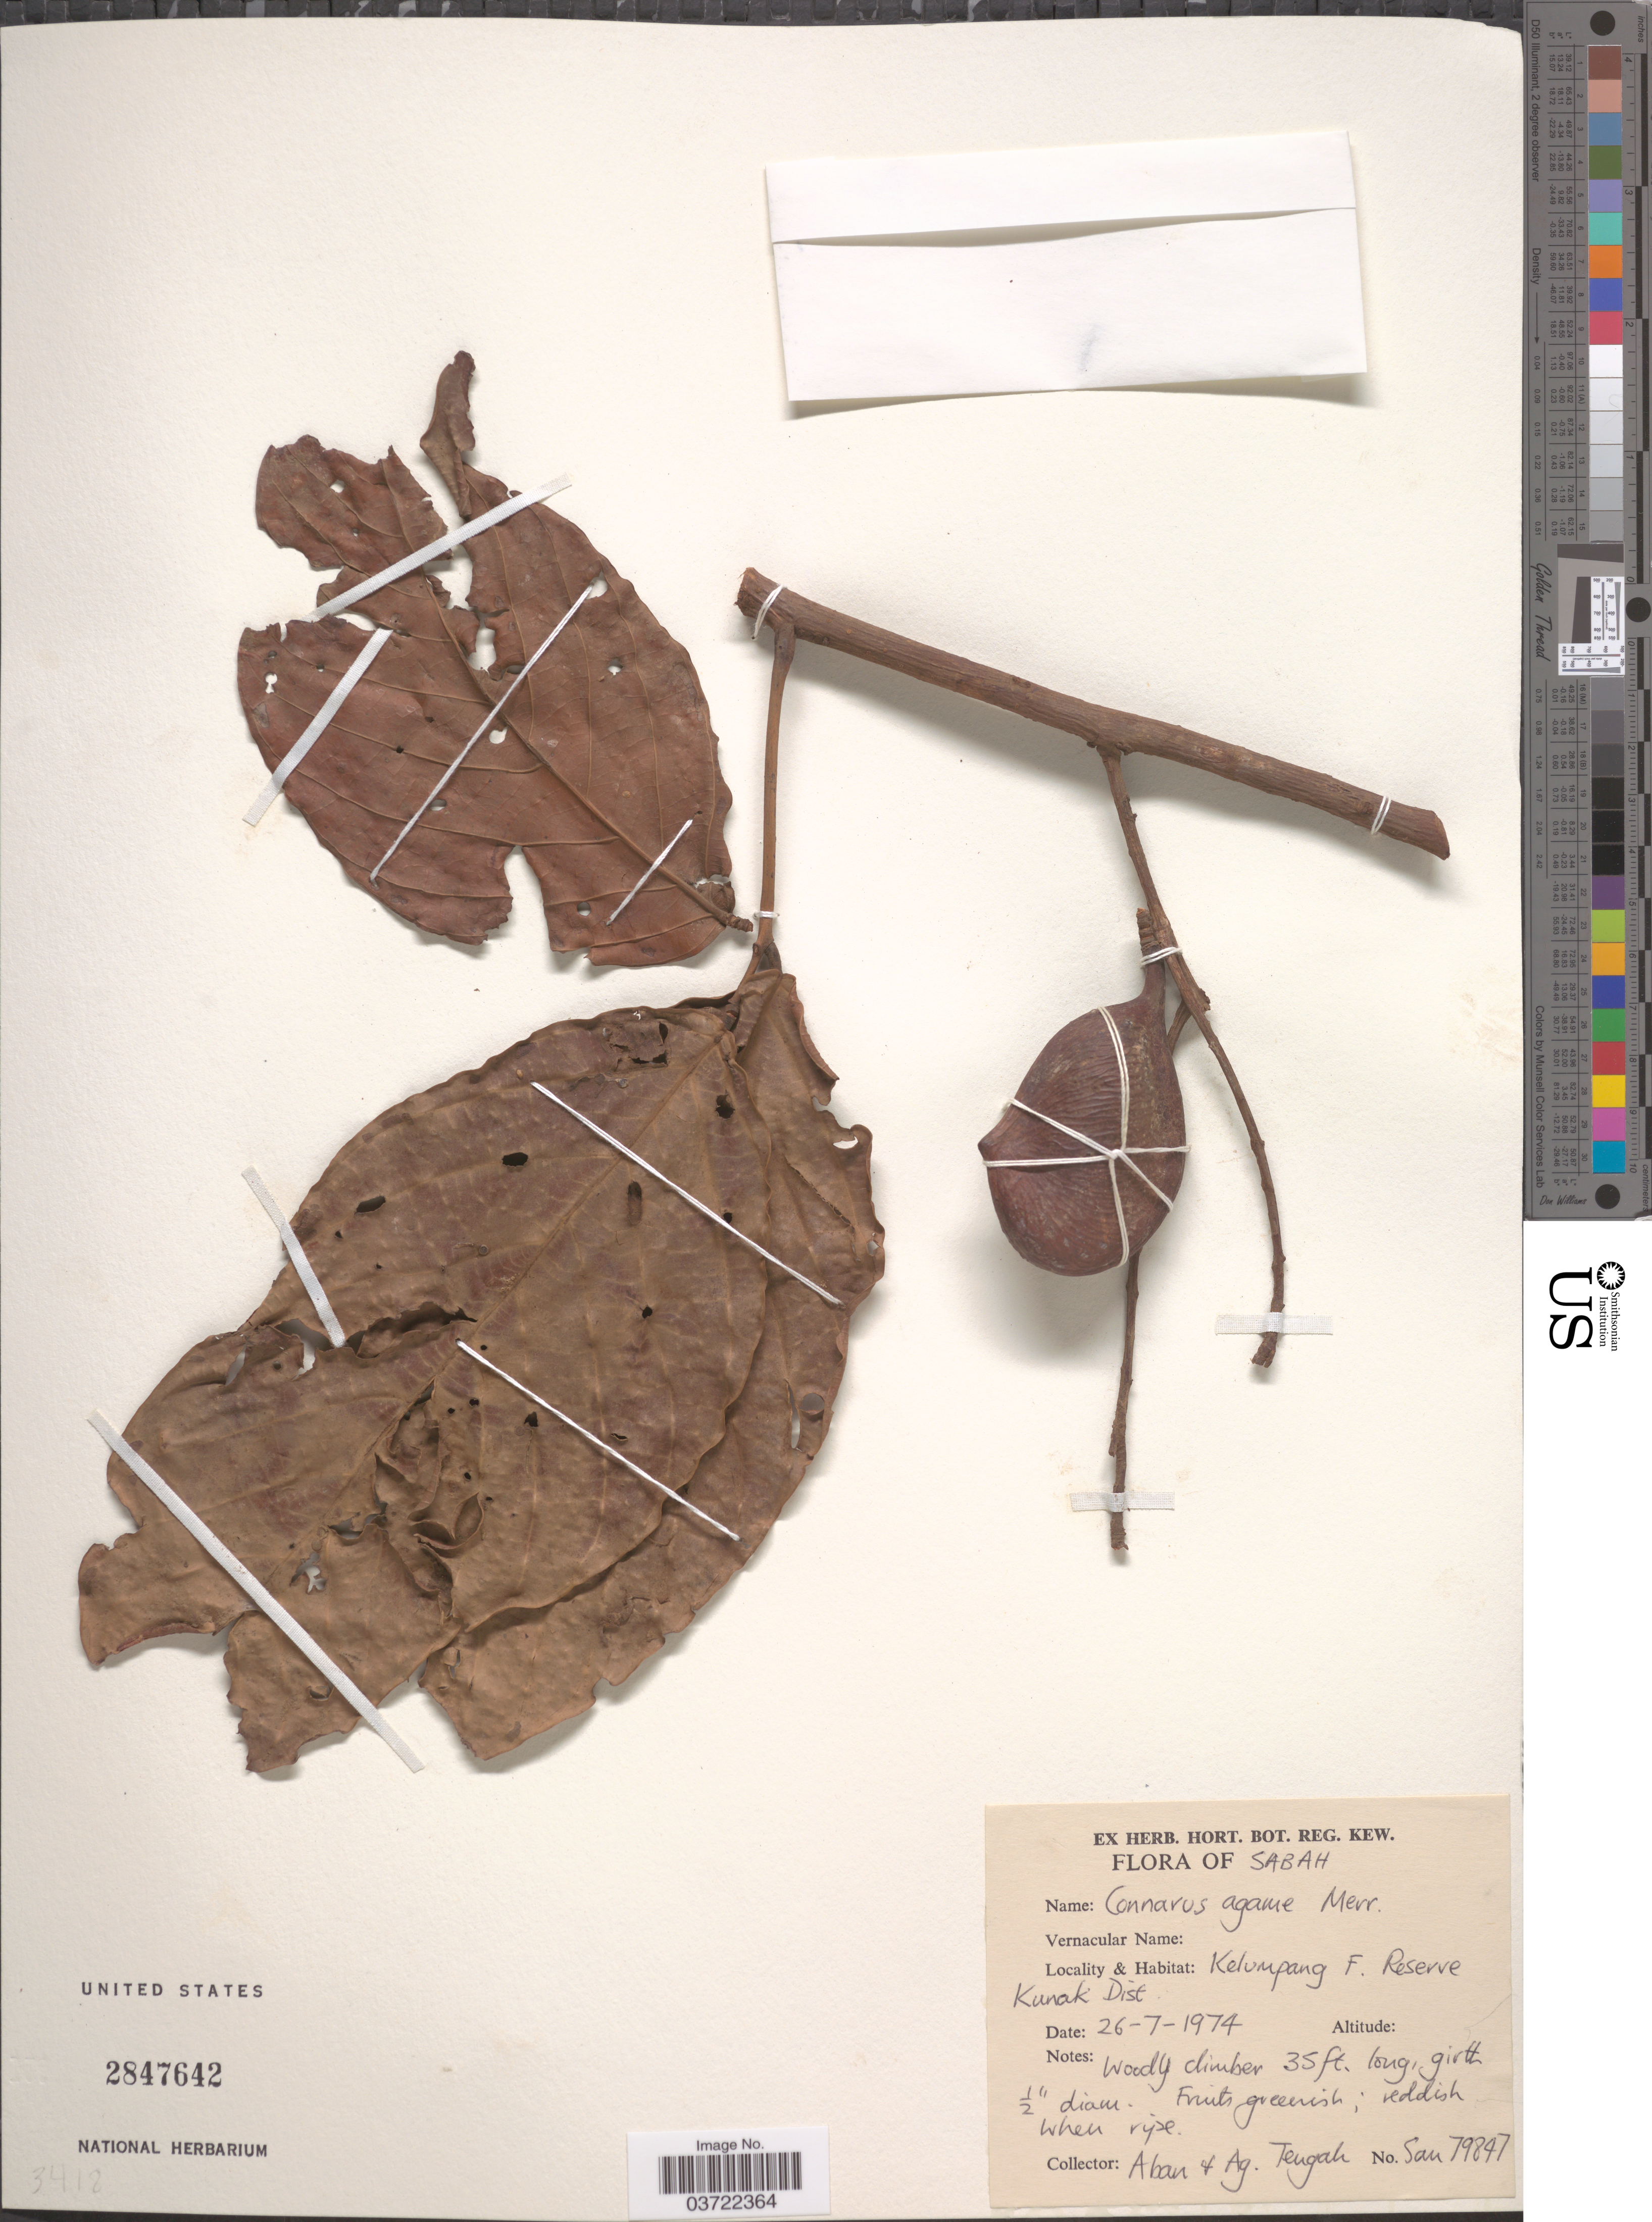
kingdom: Plantae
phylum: Tracheophyta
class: Magnoliopsida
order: Oxalidales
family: Connaraceae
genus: Connarus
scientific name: Connarus agamae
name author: Merr.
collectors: -- Aban & A. Tengah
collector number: San79847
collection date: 1974-07-26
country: Malaysia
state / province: Sabah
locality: Kelumpang F. Reserve Kunak Dist.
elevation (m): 11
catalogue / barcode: US 2847642